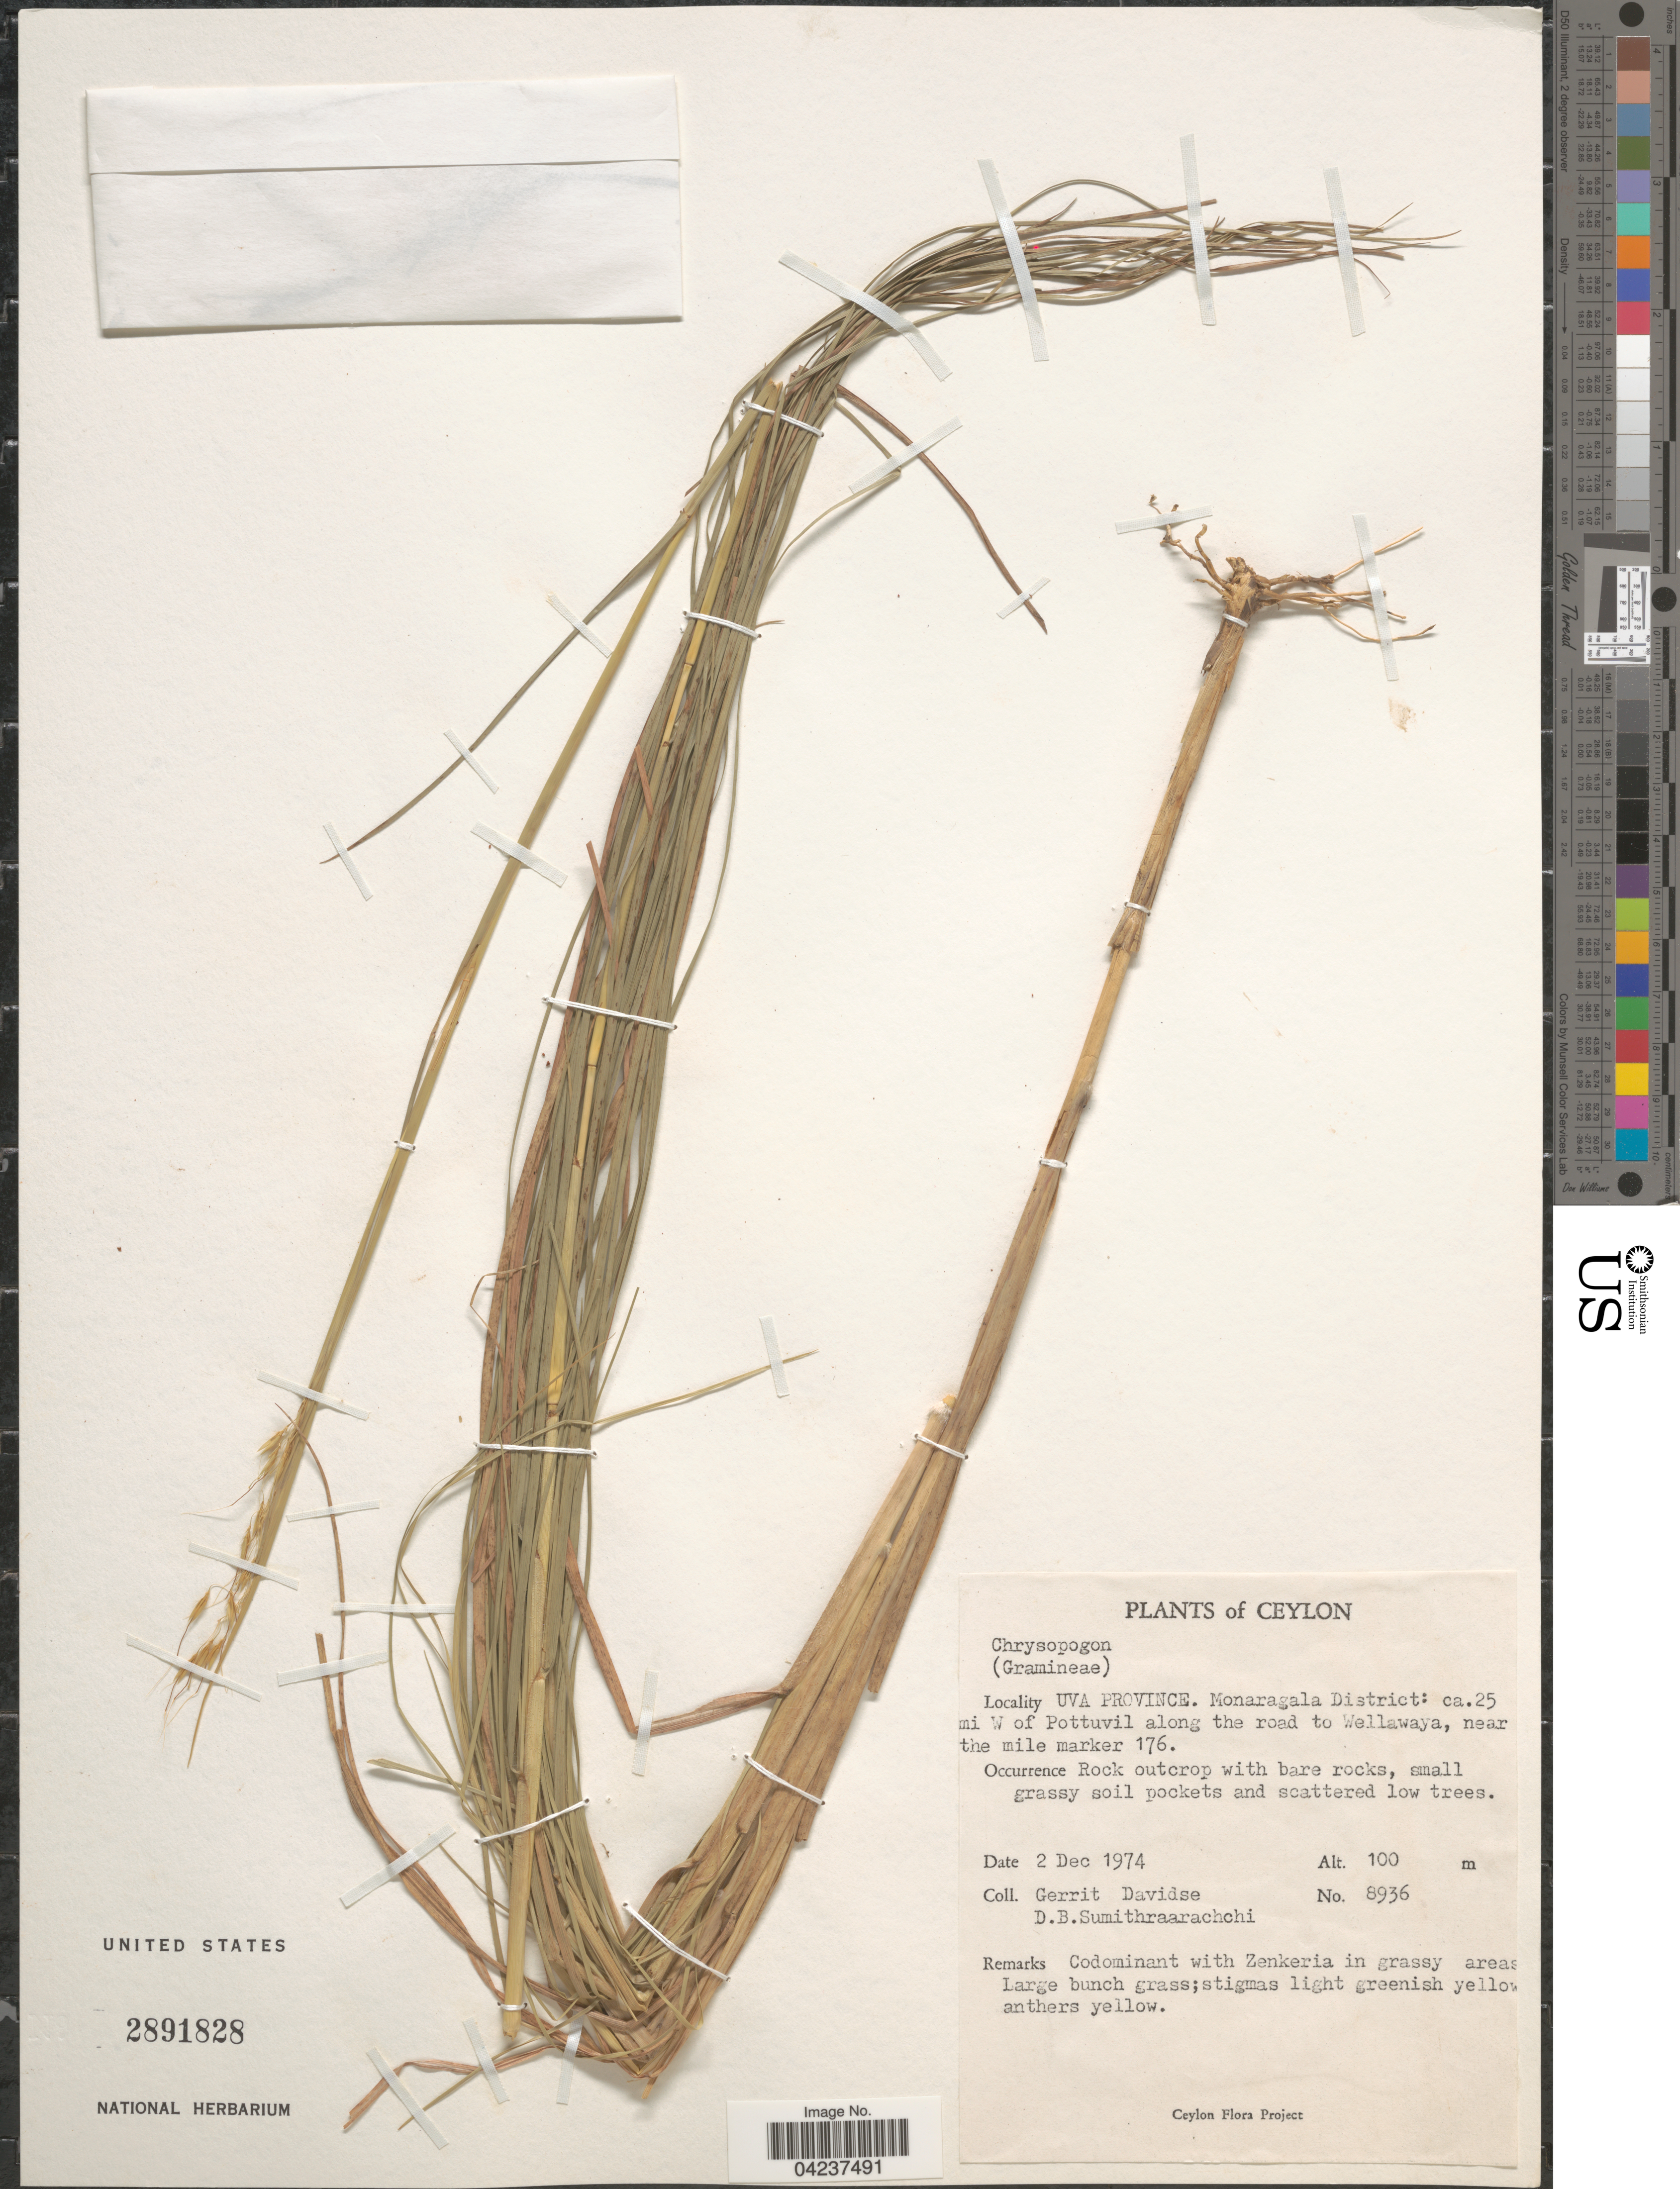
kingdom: Plantae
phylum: Tracheophyta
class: Liliopsida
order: Poales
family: Poaceae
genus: Chrysopogon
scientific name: Chrysopogon sp.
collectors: G. Davidse & D. B. Sumithraarachchi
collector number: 8936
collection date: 1974-12-02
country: Sri Lanka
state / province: Uva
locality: Ceylon. Monaragala District: ca. 25 mi W of Pottuvil along the road to Wellawaya, near the mile marker 176.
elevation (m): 100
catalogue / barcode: US 2891828